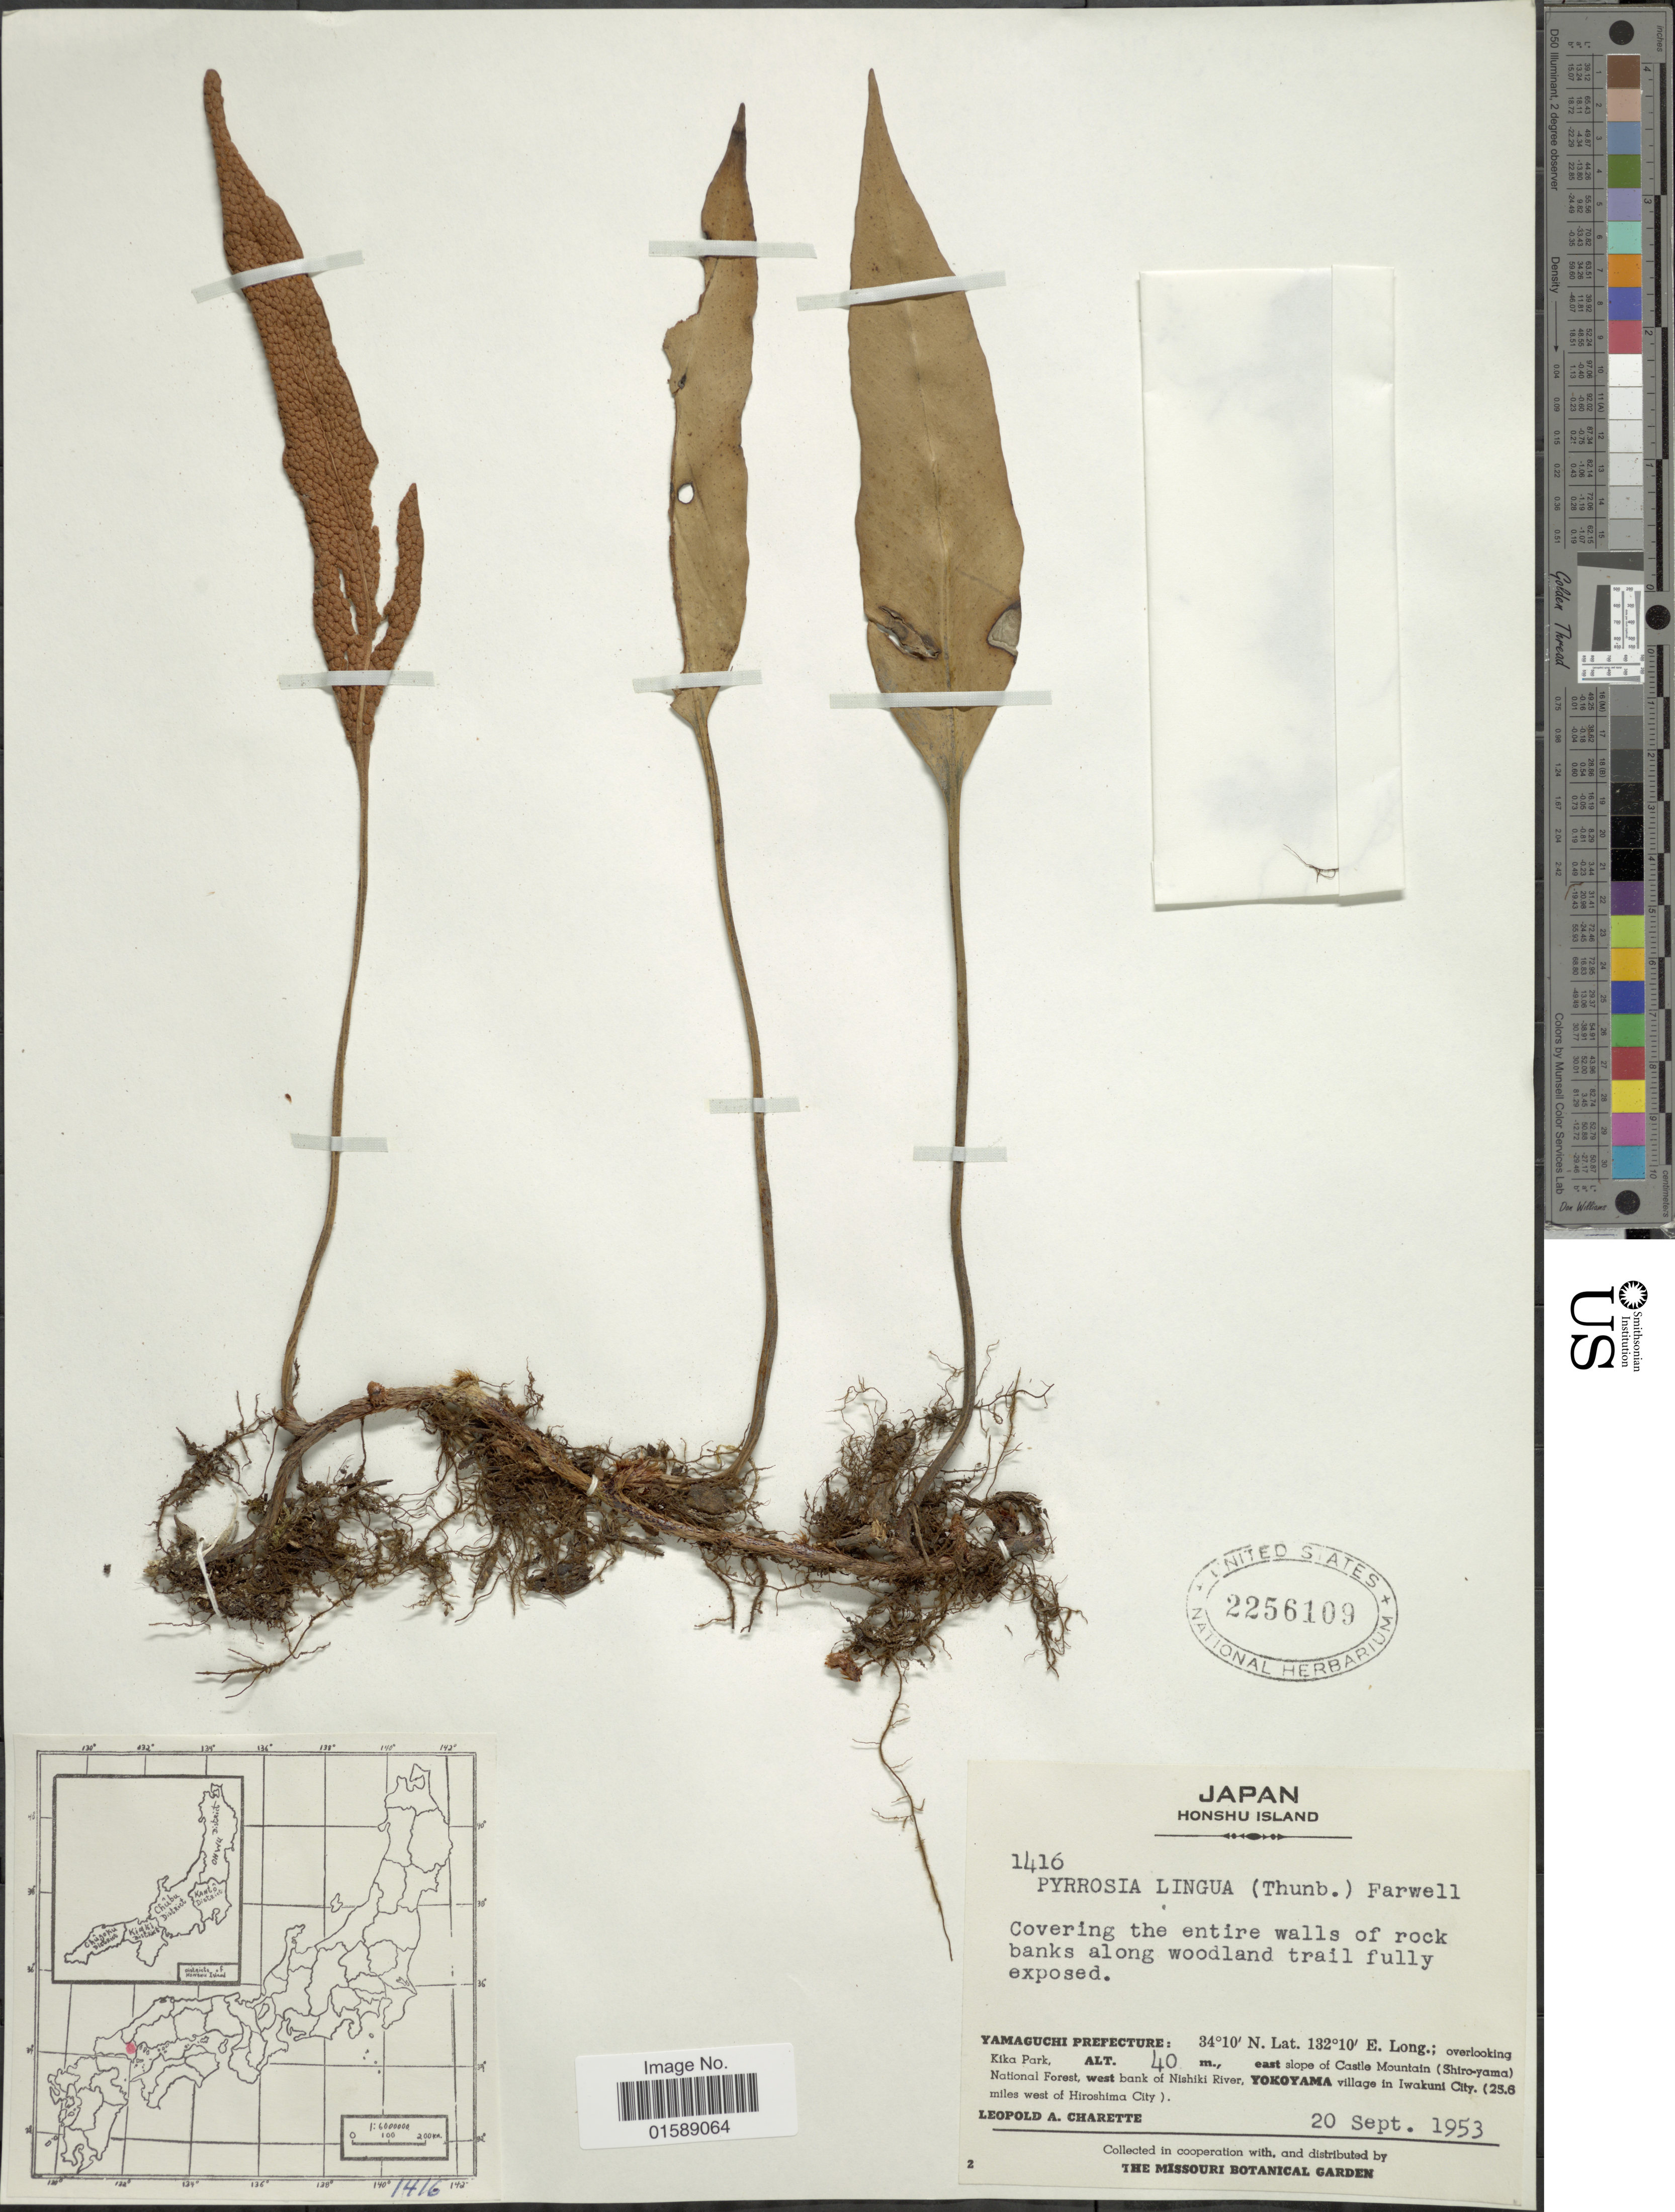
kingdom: Plantae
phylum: Tracheophyta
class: Polypodiopsida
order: Polypodiales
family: Polypodiaceae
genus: Pyrrosia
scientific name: Pyrrosia lingua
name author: (Thurb.) Farw.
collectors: L. A. Charette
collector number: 1416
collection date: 1953-09-20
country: Japan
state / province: Yamaguti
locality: Honshu Island. Yamaguchi Prefecture: overlooking Kika Park, east slope of Castle Mountain (Shiro-yama) National Forest, west bank of Nishiki River, Yokohama village in Iwakuni City. (25.6 miles west Hiroshima City)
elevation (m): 40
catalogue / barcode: US 2256109